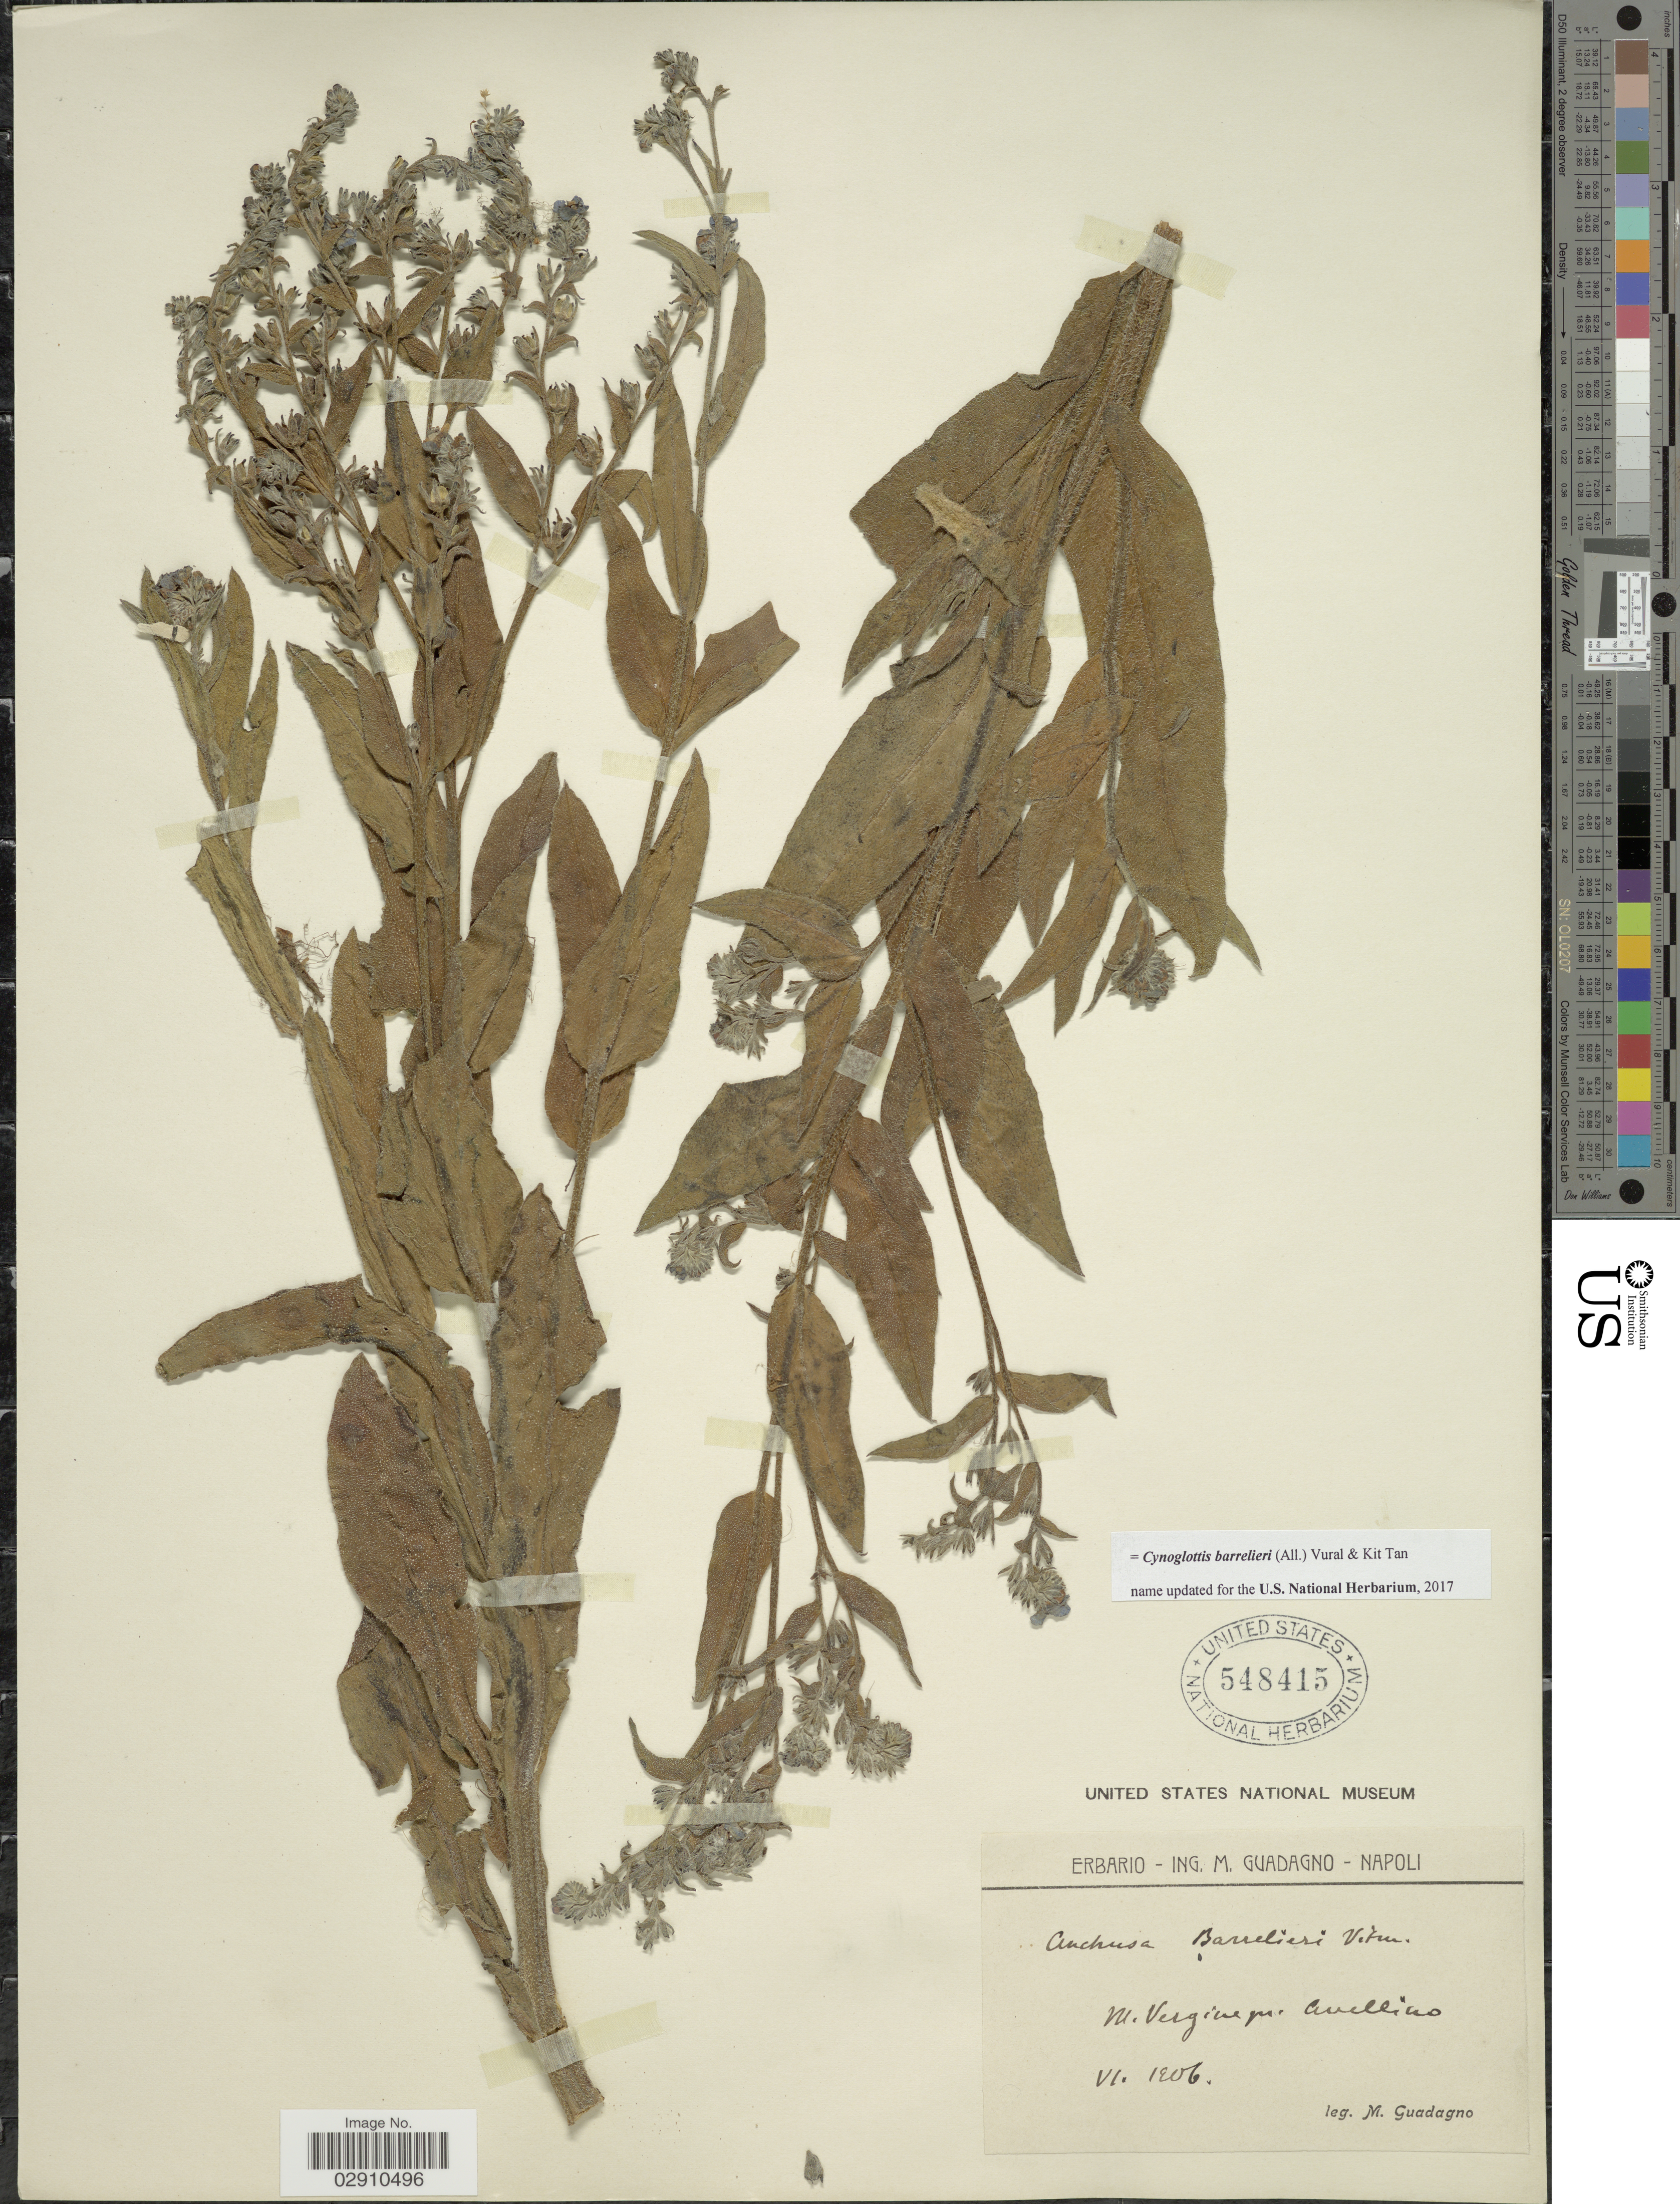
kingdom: Plantae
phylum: Tracheophyta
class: Magnoliopsida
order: Boraginales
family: Boraginaceae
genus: Cynoglottis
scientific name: Cynoglottis barrelieri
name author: (All.) Vural & Kit Tan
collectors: M. Guadagno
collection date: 1906-06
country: Italy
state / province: Campania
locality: M. Vergine pr. Avellino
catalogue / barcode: US 548415